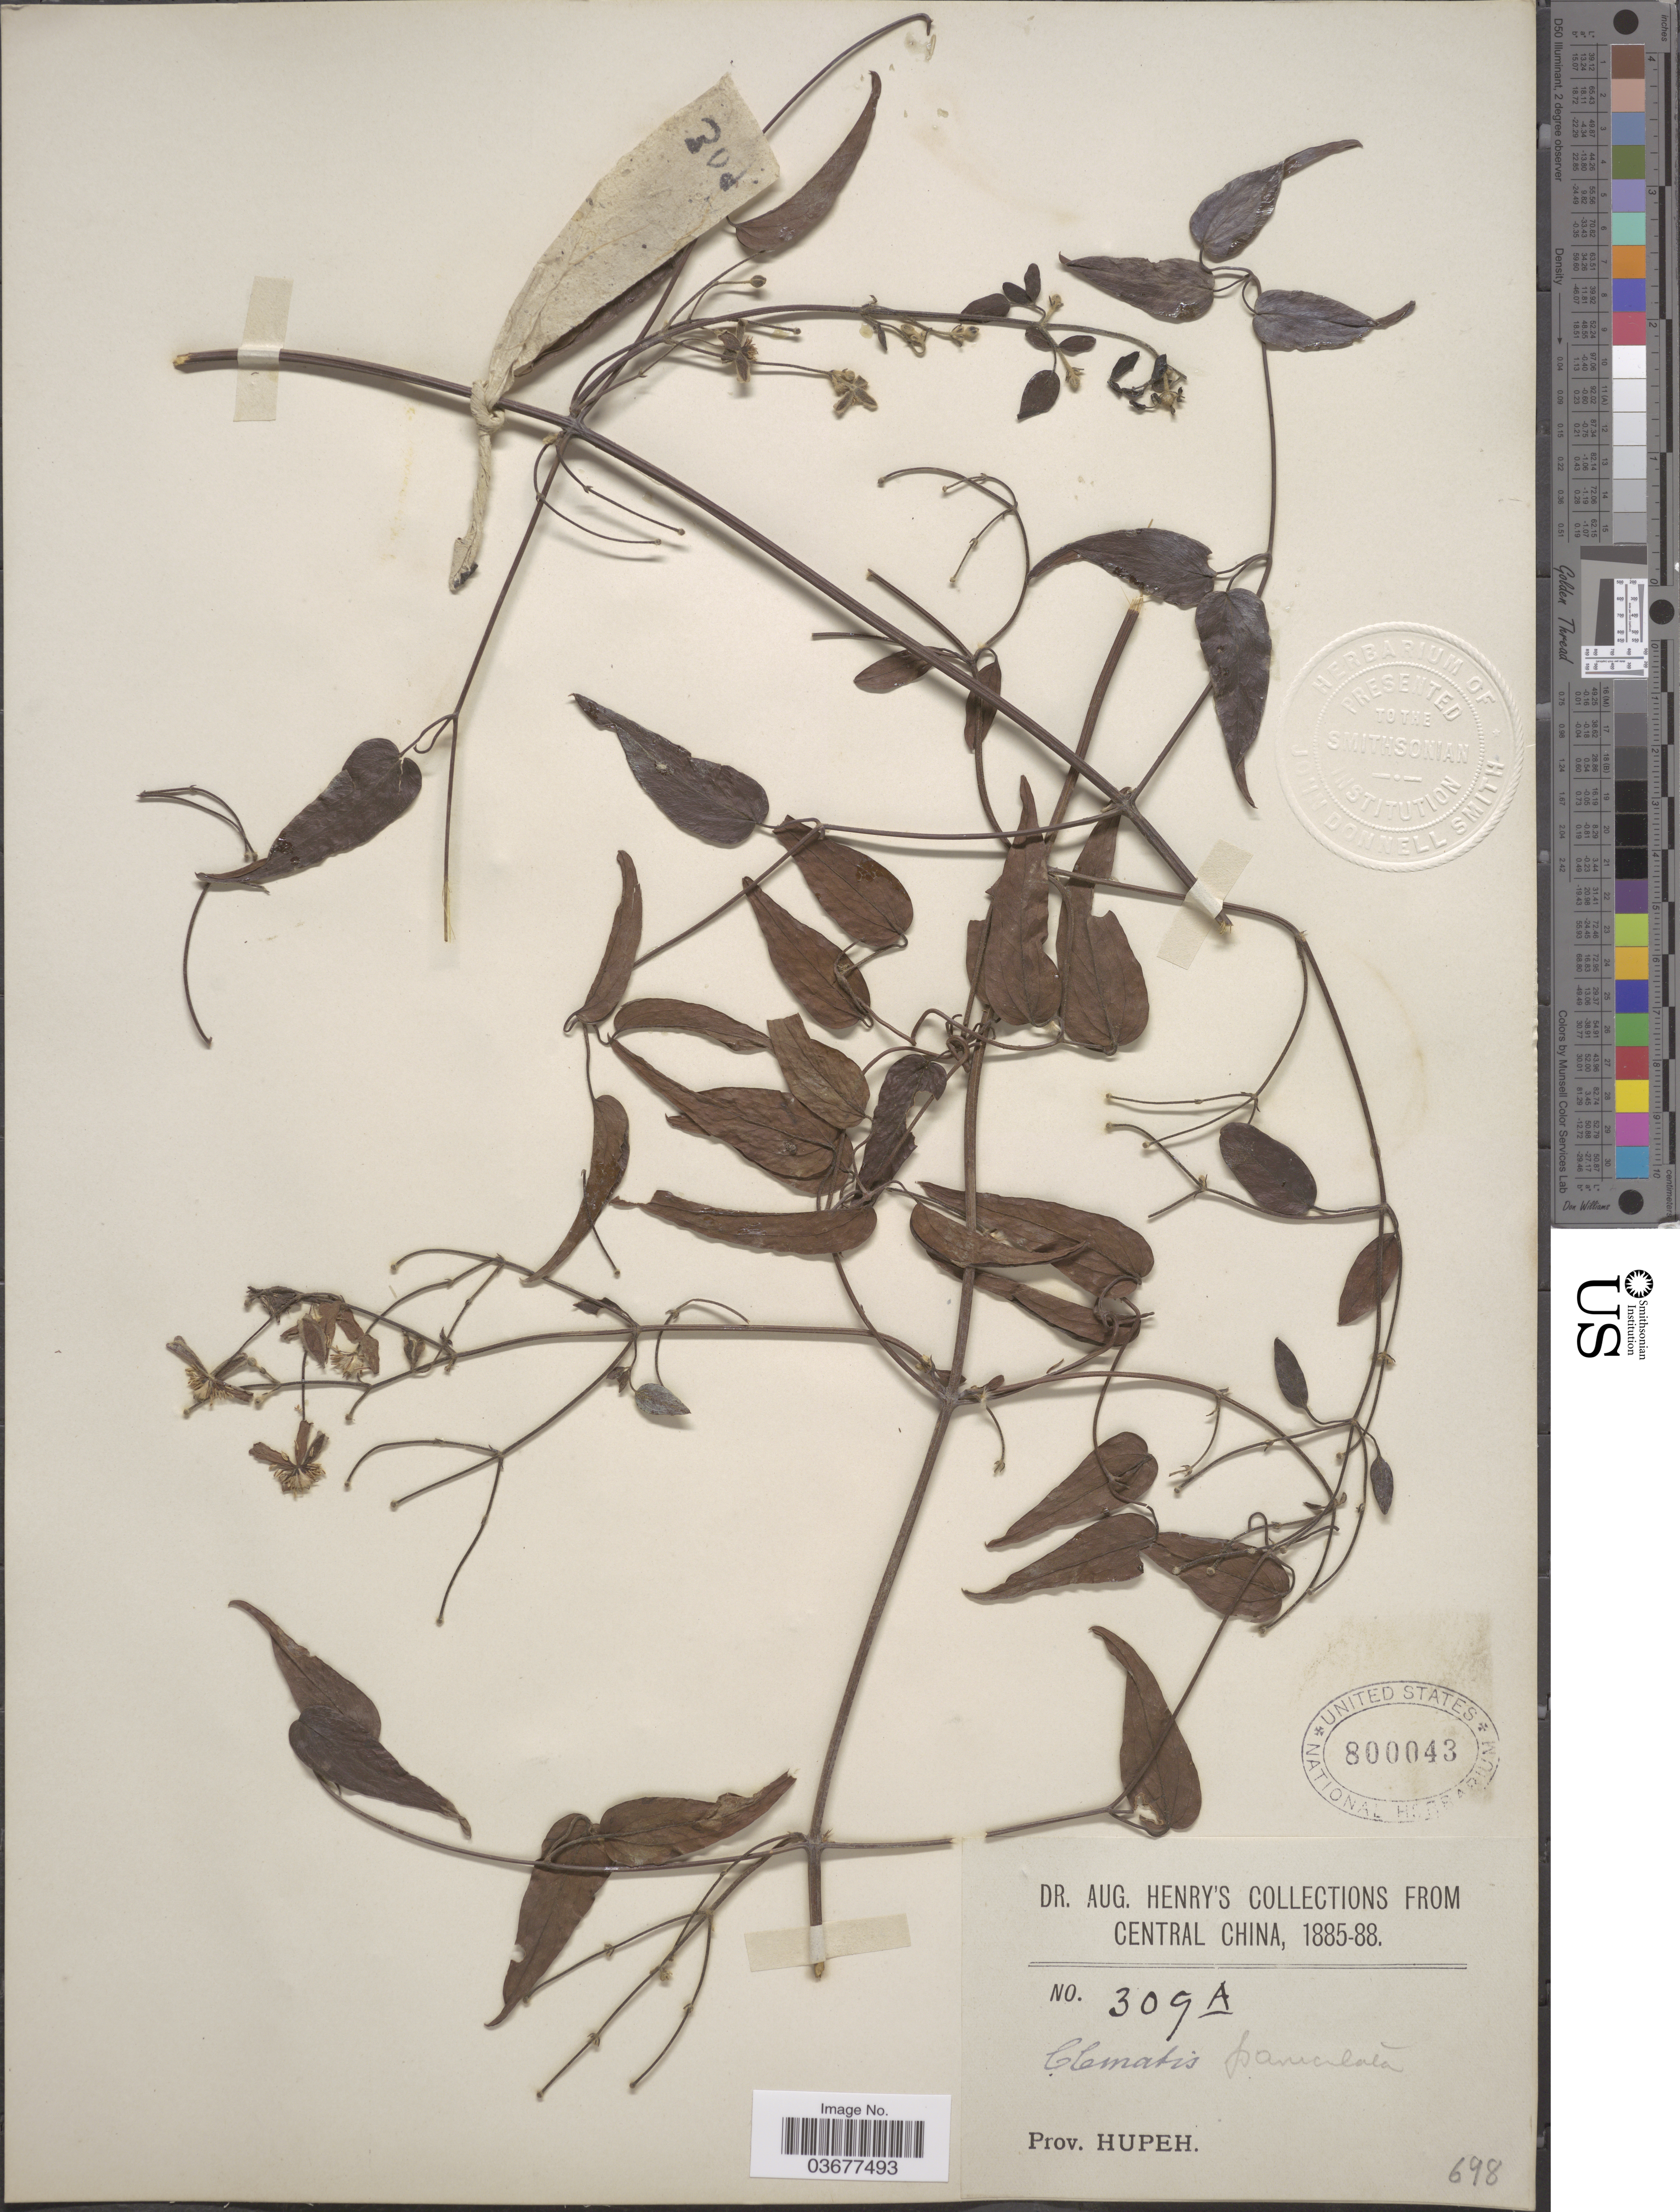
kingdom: Plantae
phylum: Tracheophyta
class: Magnoliopsida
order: Ranunculales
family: Ranunculaceae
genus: Clematis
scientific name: Clematis paniculata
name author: J.F. Gmel.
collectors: A. Henry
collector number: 309 A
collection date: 1885/1888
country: China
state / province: Hubei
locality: Central China. Prov. Hupeh.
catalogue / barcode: US 800043